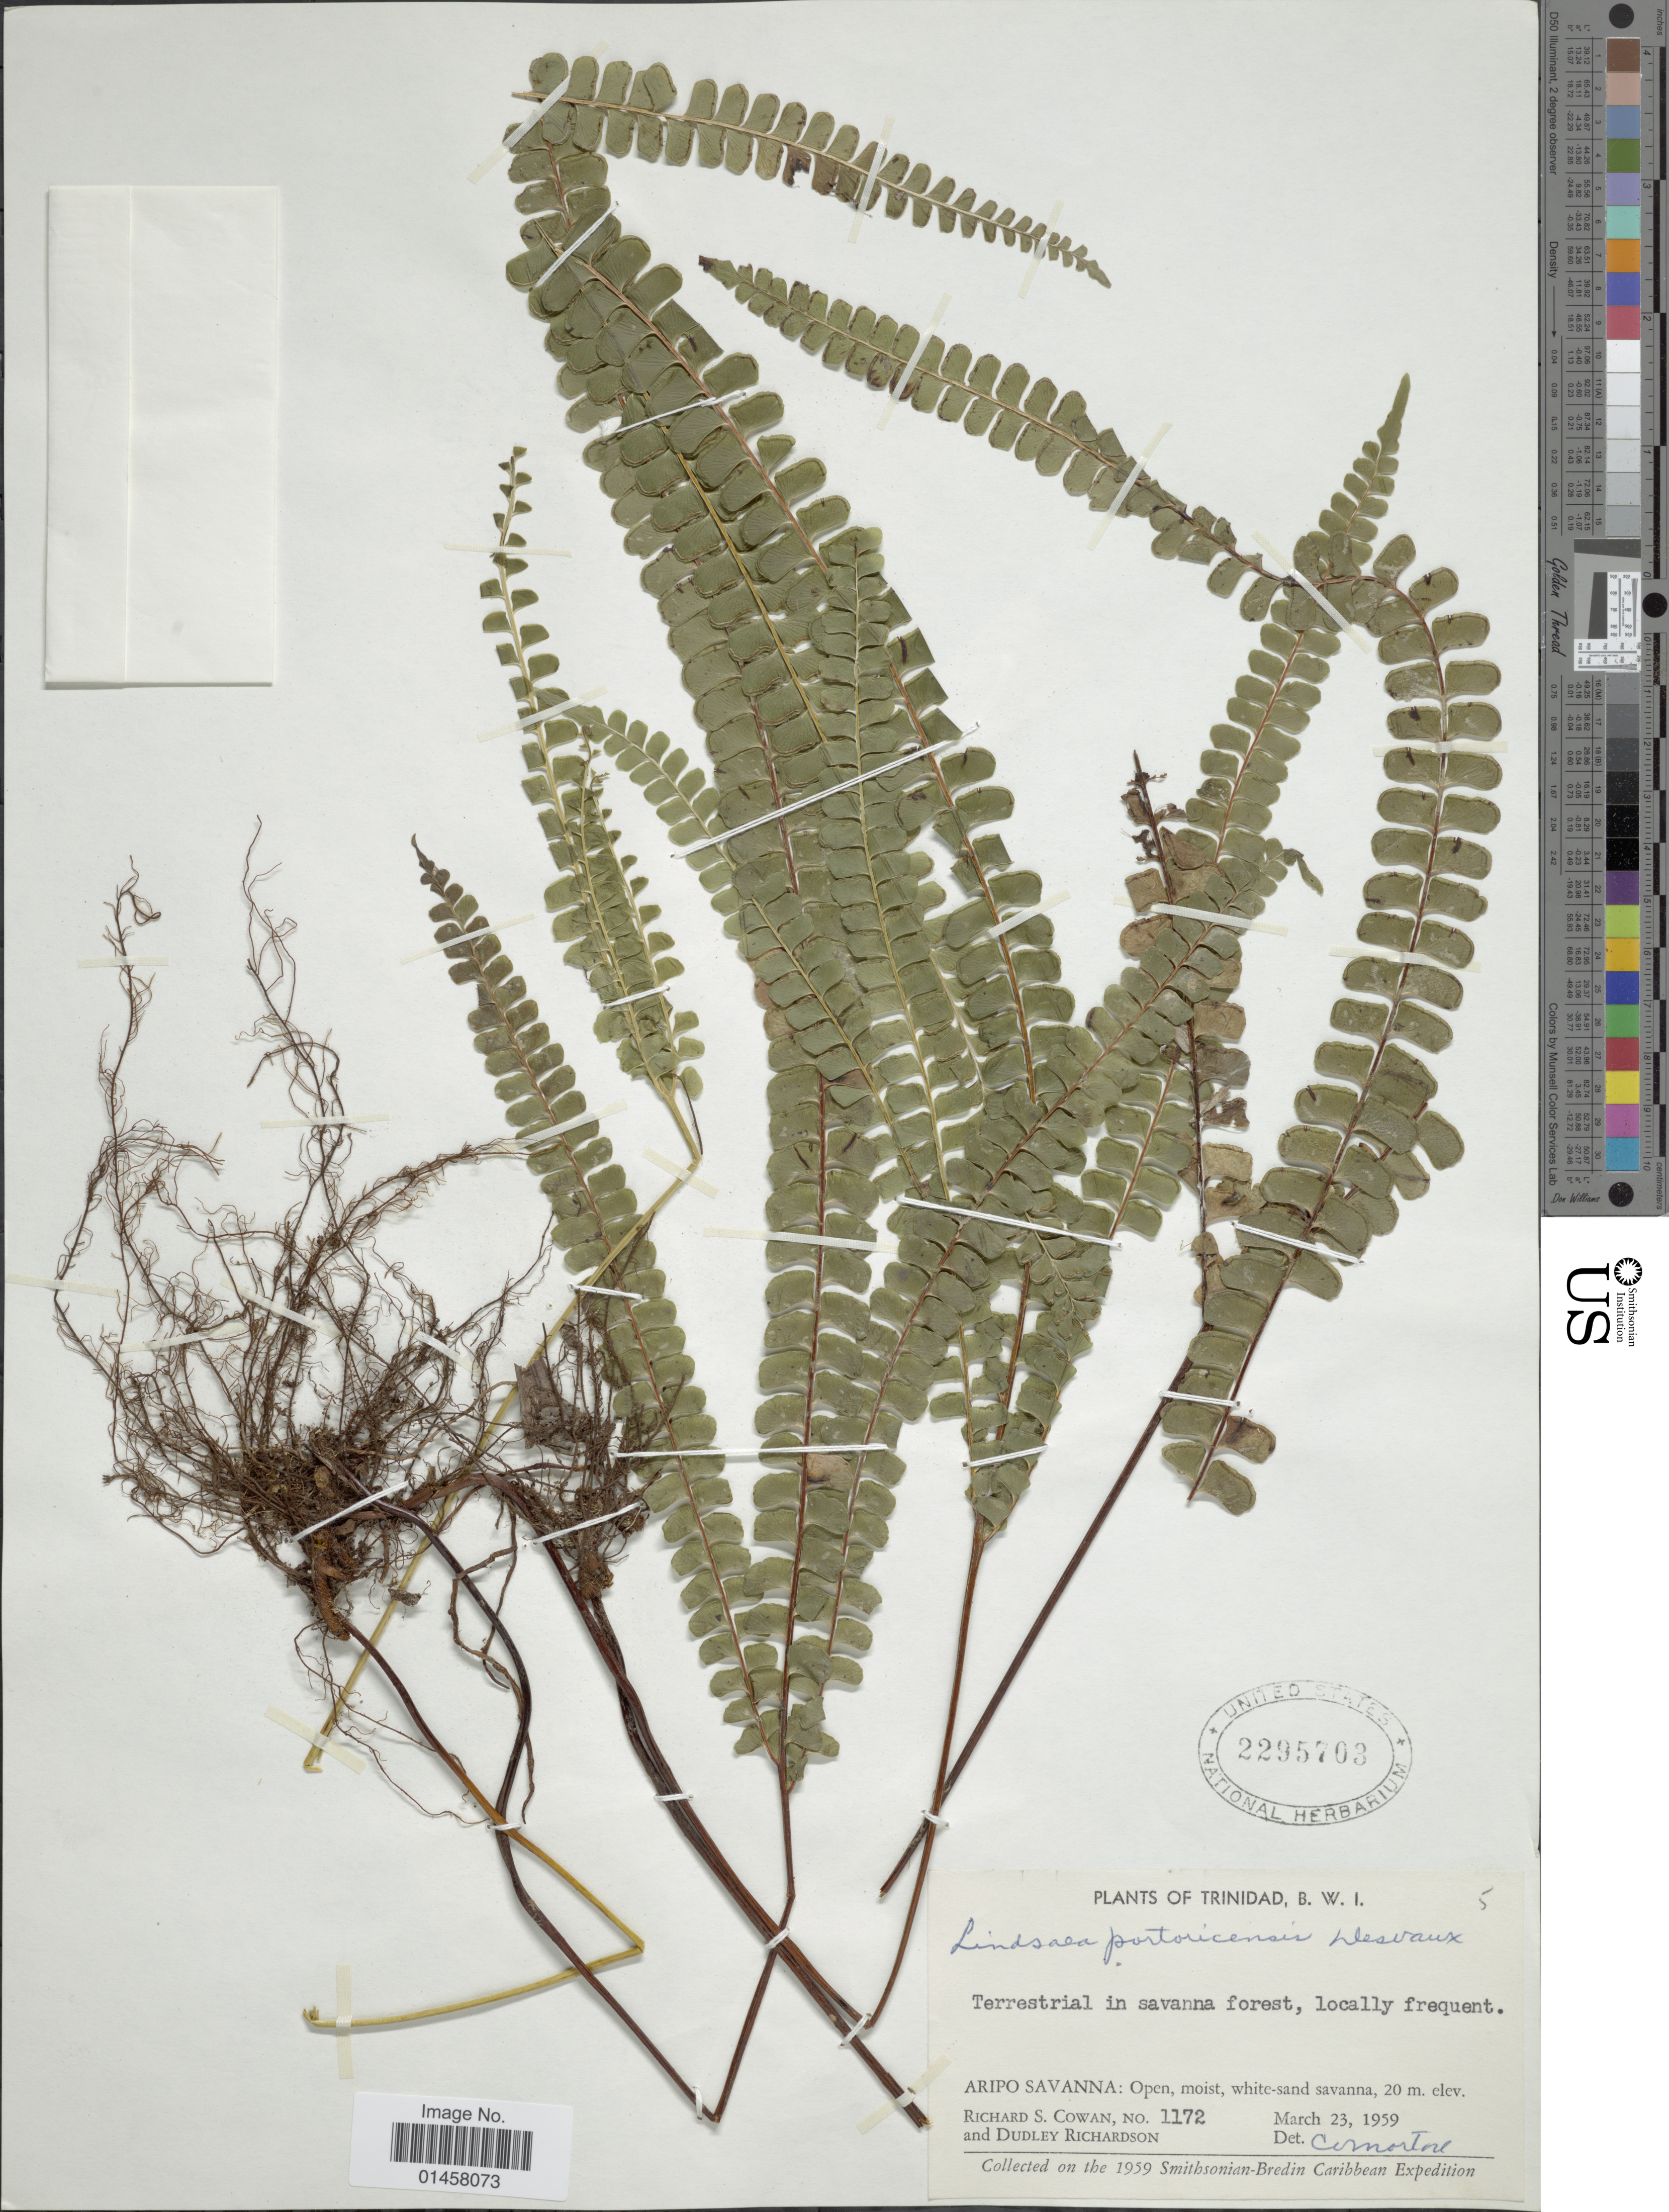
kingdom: Plantae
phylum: Tracheophyta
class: Polypodiopsida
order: Polypodiales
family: Lindsaeaceae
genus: Lindsaea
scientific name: Lindsaea portoricensis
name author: Desv.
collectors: R. S. Cowan & D. Richardson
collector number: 1172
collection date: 1959-03-23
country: Trinidad and Tobago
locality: Trinidad, B.W.I., Aripo Savanna: open moist, white sand savanna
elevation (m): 20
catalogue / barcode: US 2295703